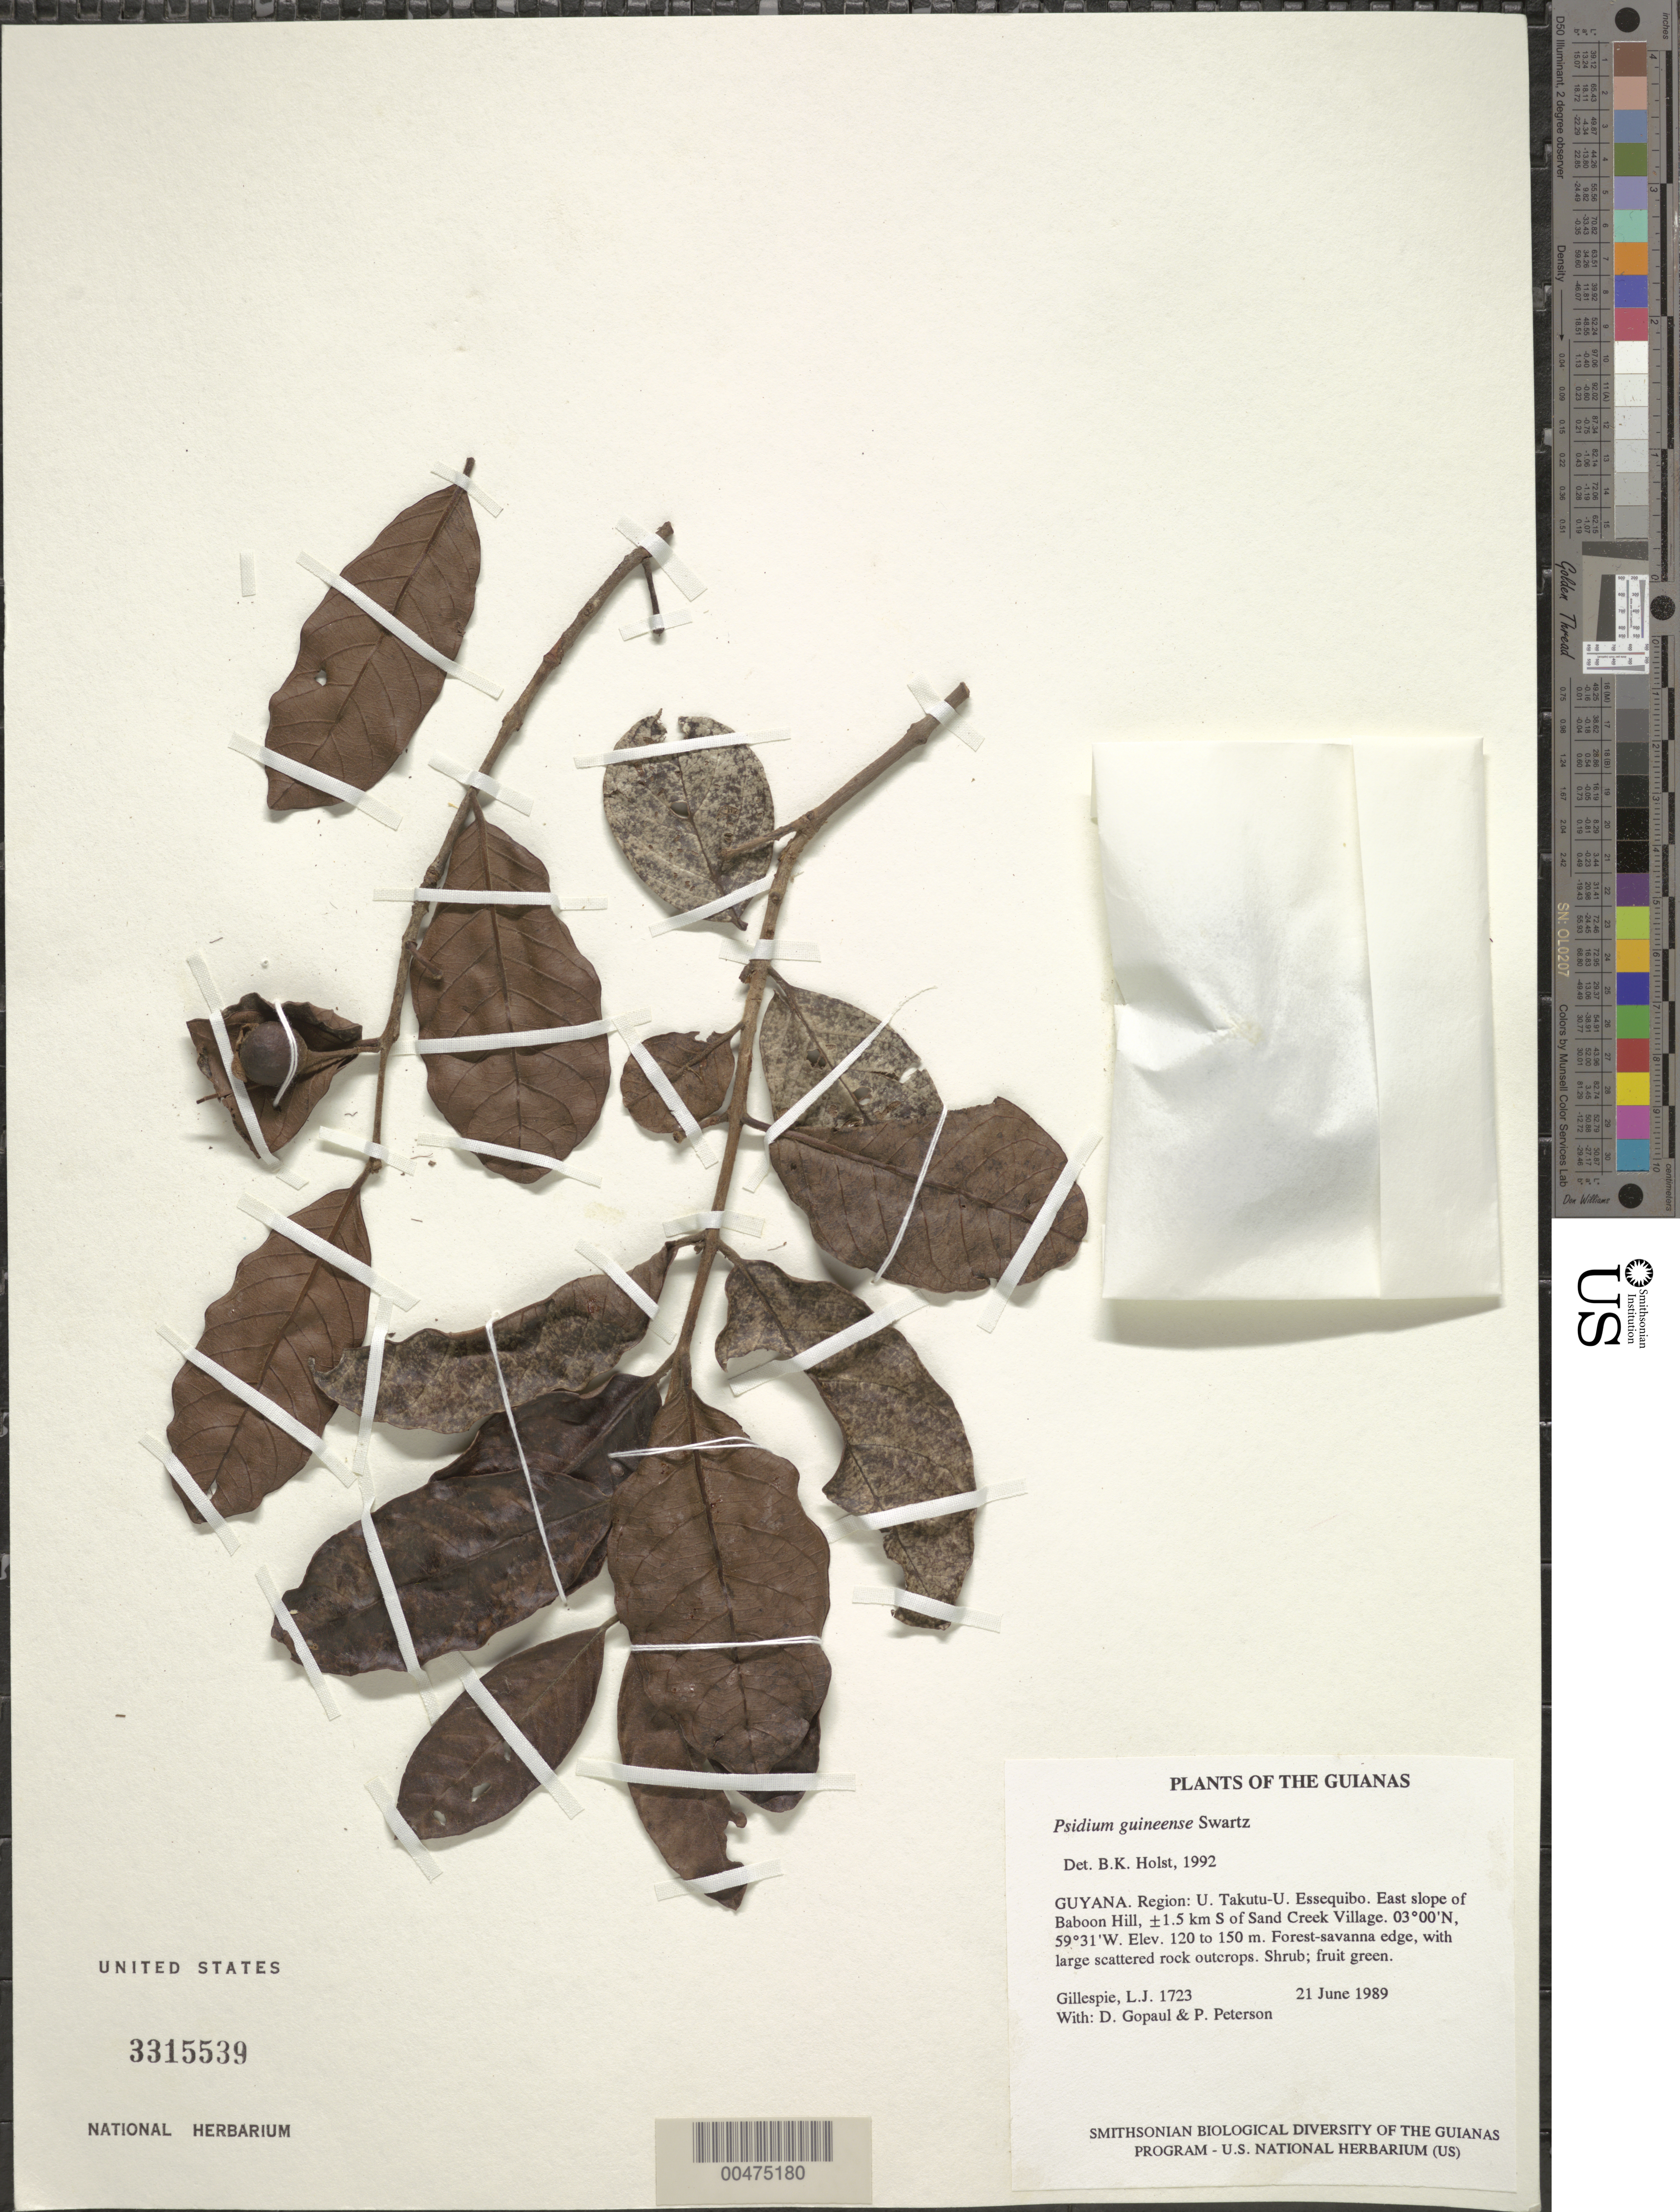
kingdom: Plantae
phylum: Tracheophyta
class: Magnoliopsida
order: Myrtales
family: Myrtaceae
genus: Psidium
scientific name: Psidium guineense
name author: Sw.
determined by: Holst, Bruce K.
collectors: L. J. Gillespie, D. Gopaul & P. M. Peterson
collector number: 1723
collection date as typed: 21 June 1989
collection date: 1989-06-21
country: Guyana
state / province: U. Takutu-U. Essequibo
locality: Baboon Hill, ±1.5 km S of Sand Creek Village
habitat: East slope. Forest-savanna edge, with large scattered rock outcrops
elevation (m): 120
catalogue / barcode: US 3315539